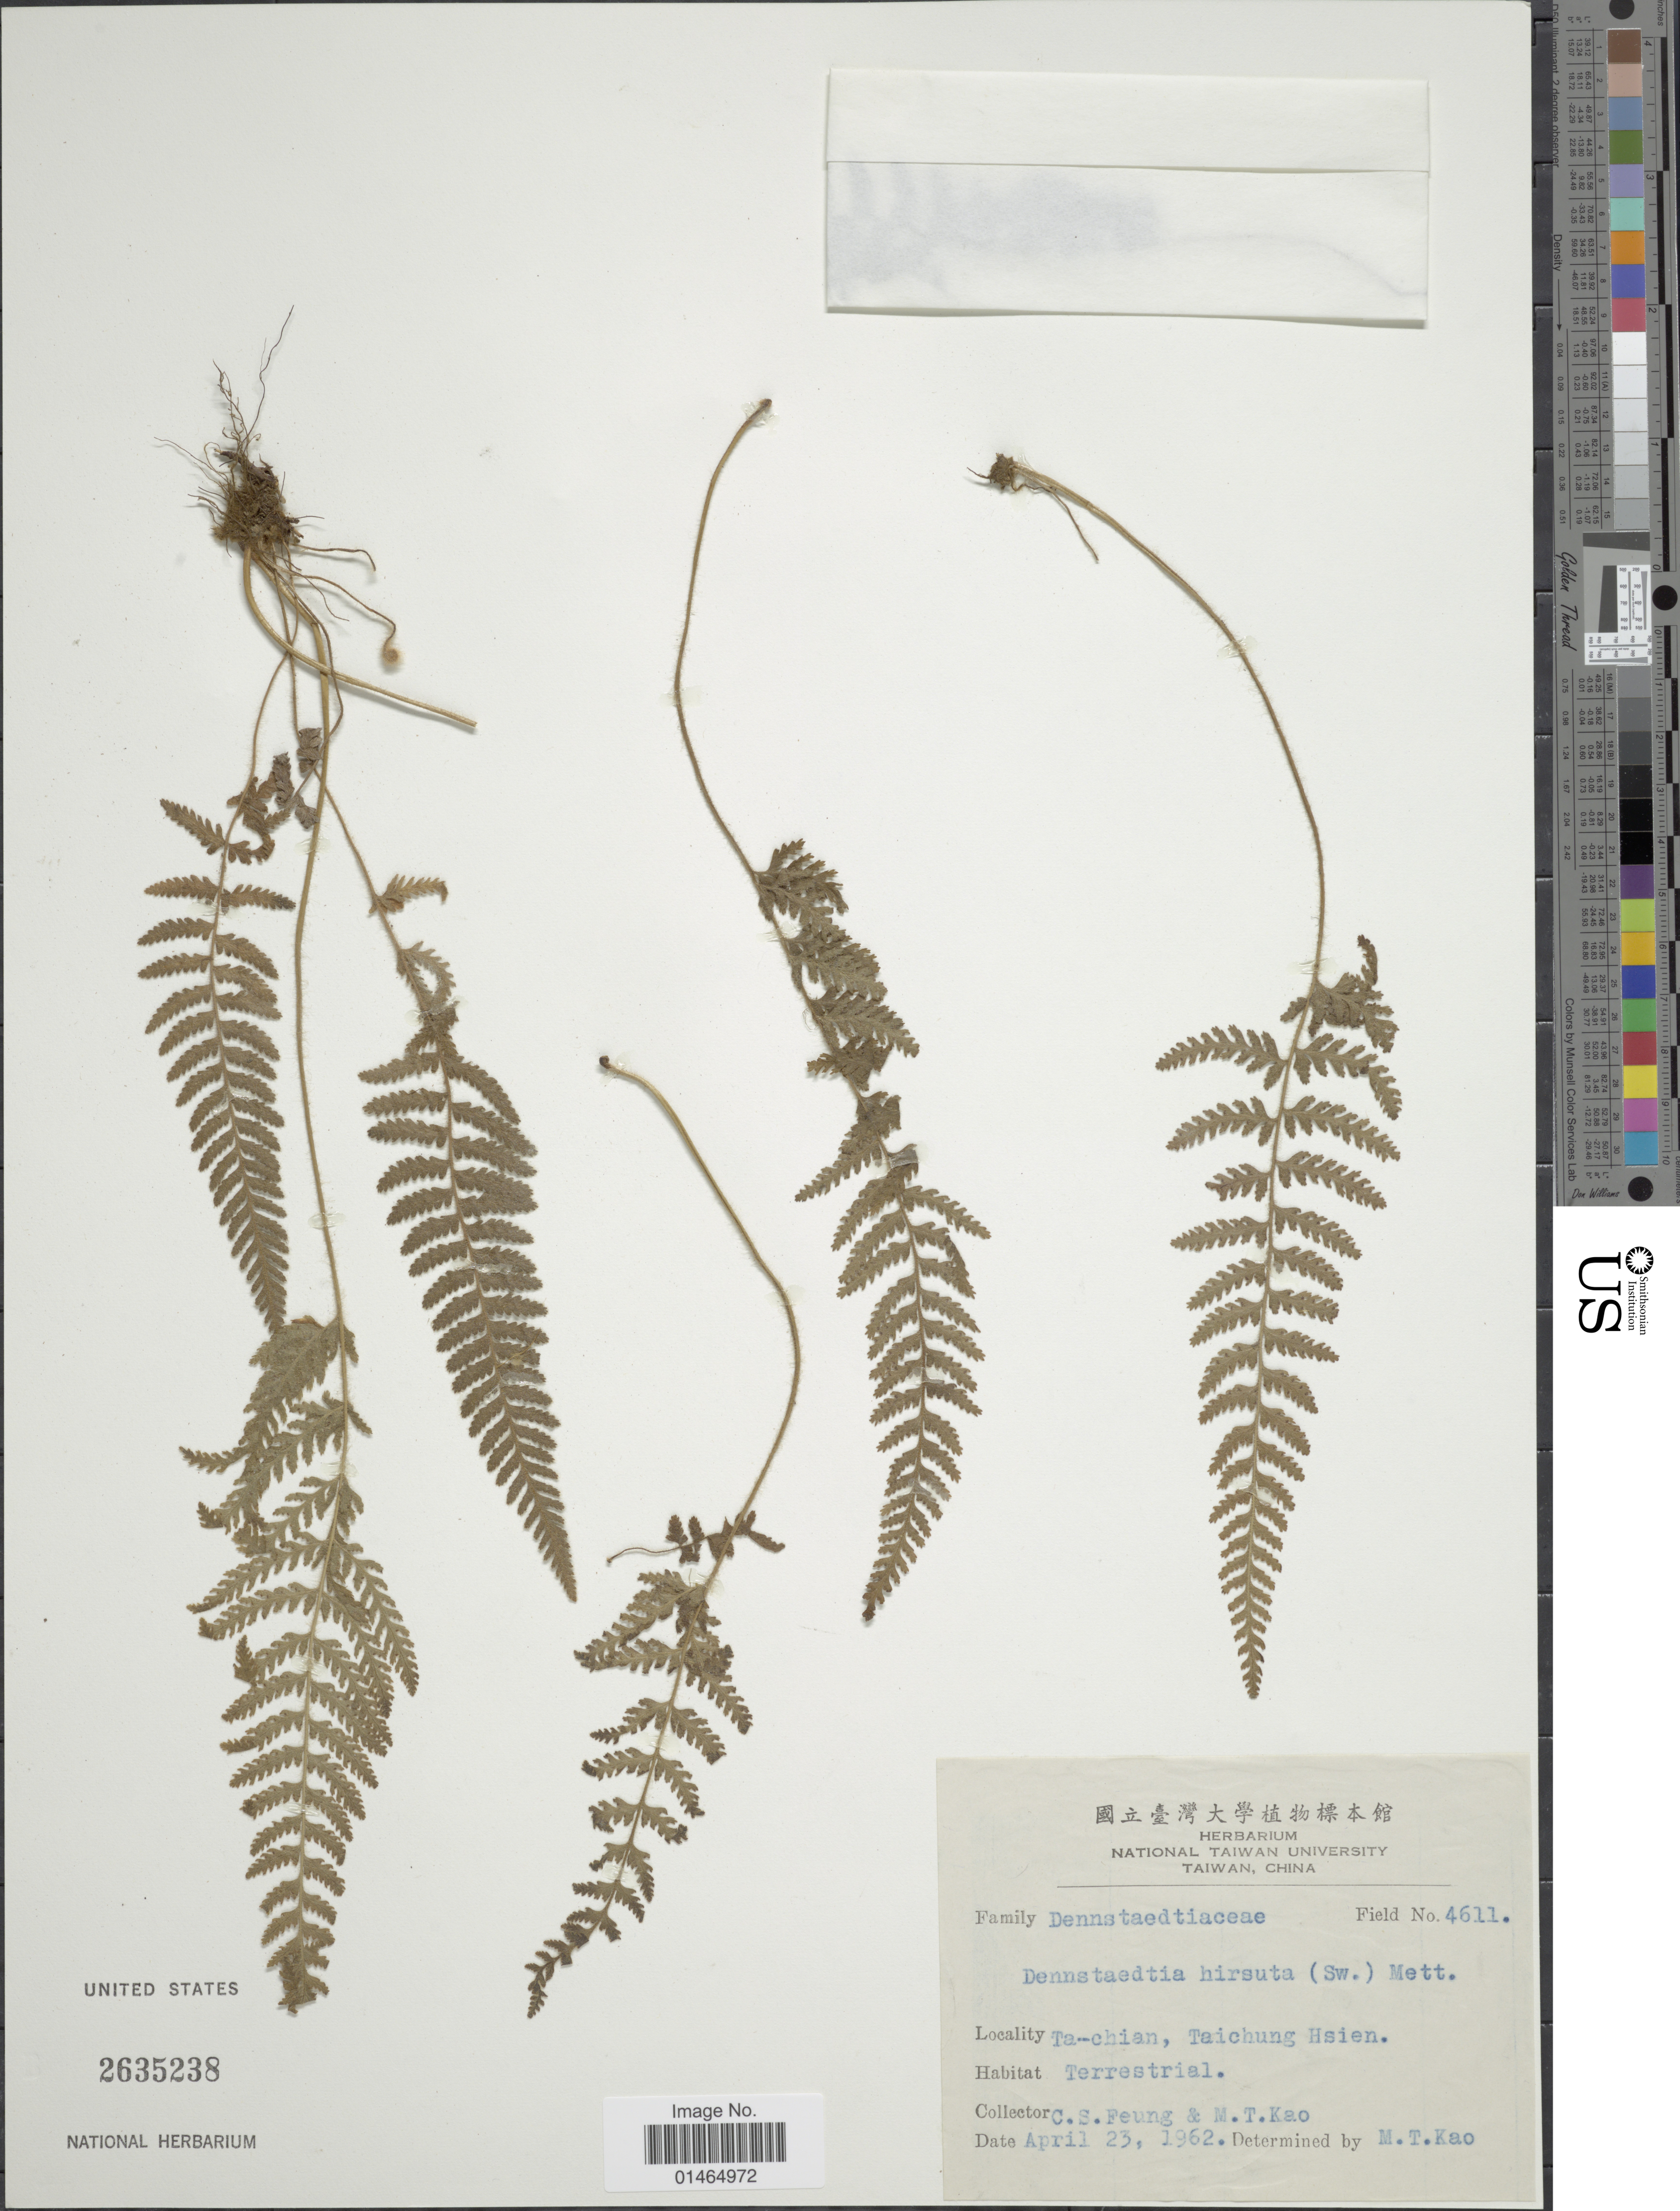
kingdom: Plantae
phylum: Tracheophyta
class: Polypodiopsida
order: Polypodiales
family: Dennstaedtiaceae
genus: Dennstaedtia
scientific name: Dennstaedtia hirsuta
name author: (Sw.) Mett. ex Miq.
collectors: C. Feung & M. T. Kao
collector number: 4611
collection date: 1962-04-23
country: Taiwan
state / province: Taichung City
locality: Ta-chian, Taichung Hsien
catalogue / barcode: US 2635238